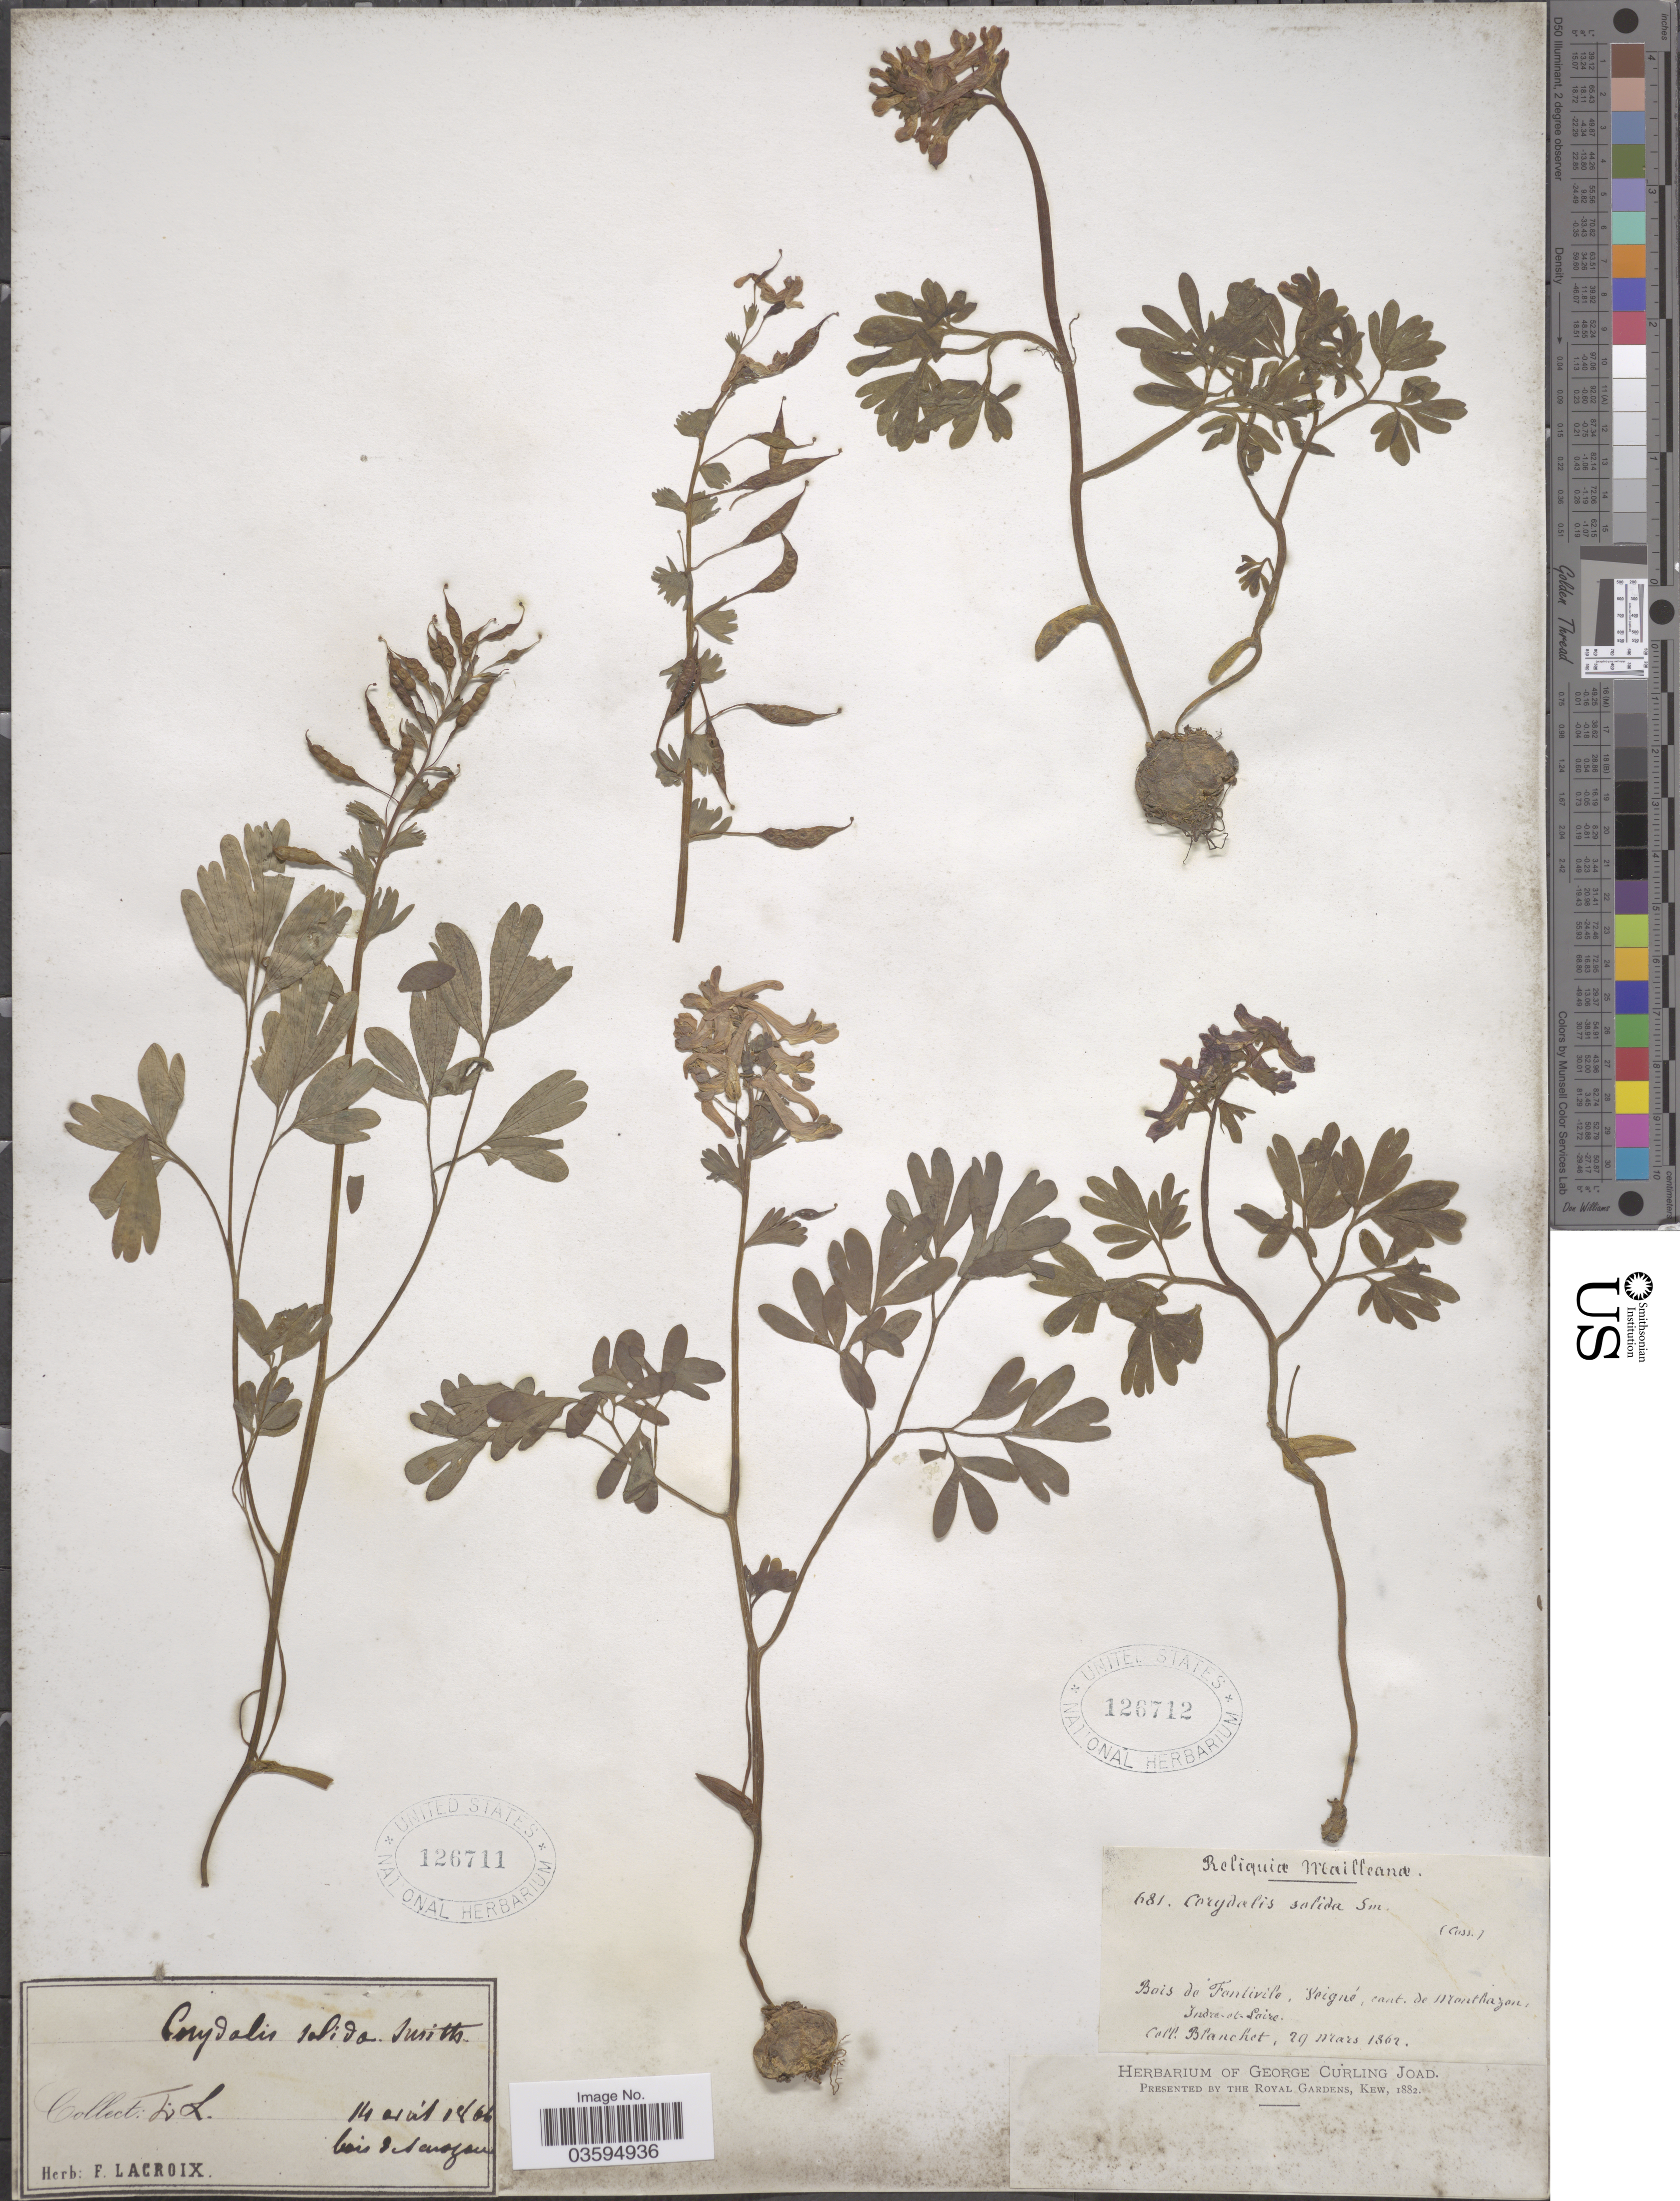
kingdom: Plantae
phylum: Tracheophyta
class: Magnoliopsida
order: Ranunculales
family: Papaveraceae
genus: Corydalis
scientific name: Corydalis solida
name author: (L.) Clairv.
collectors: F. Lacroix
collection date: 1866-04-14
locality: Bois d Senozan. [interpreted]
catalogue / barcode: US 126711